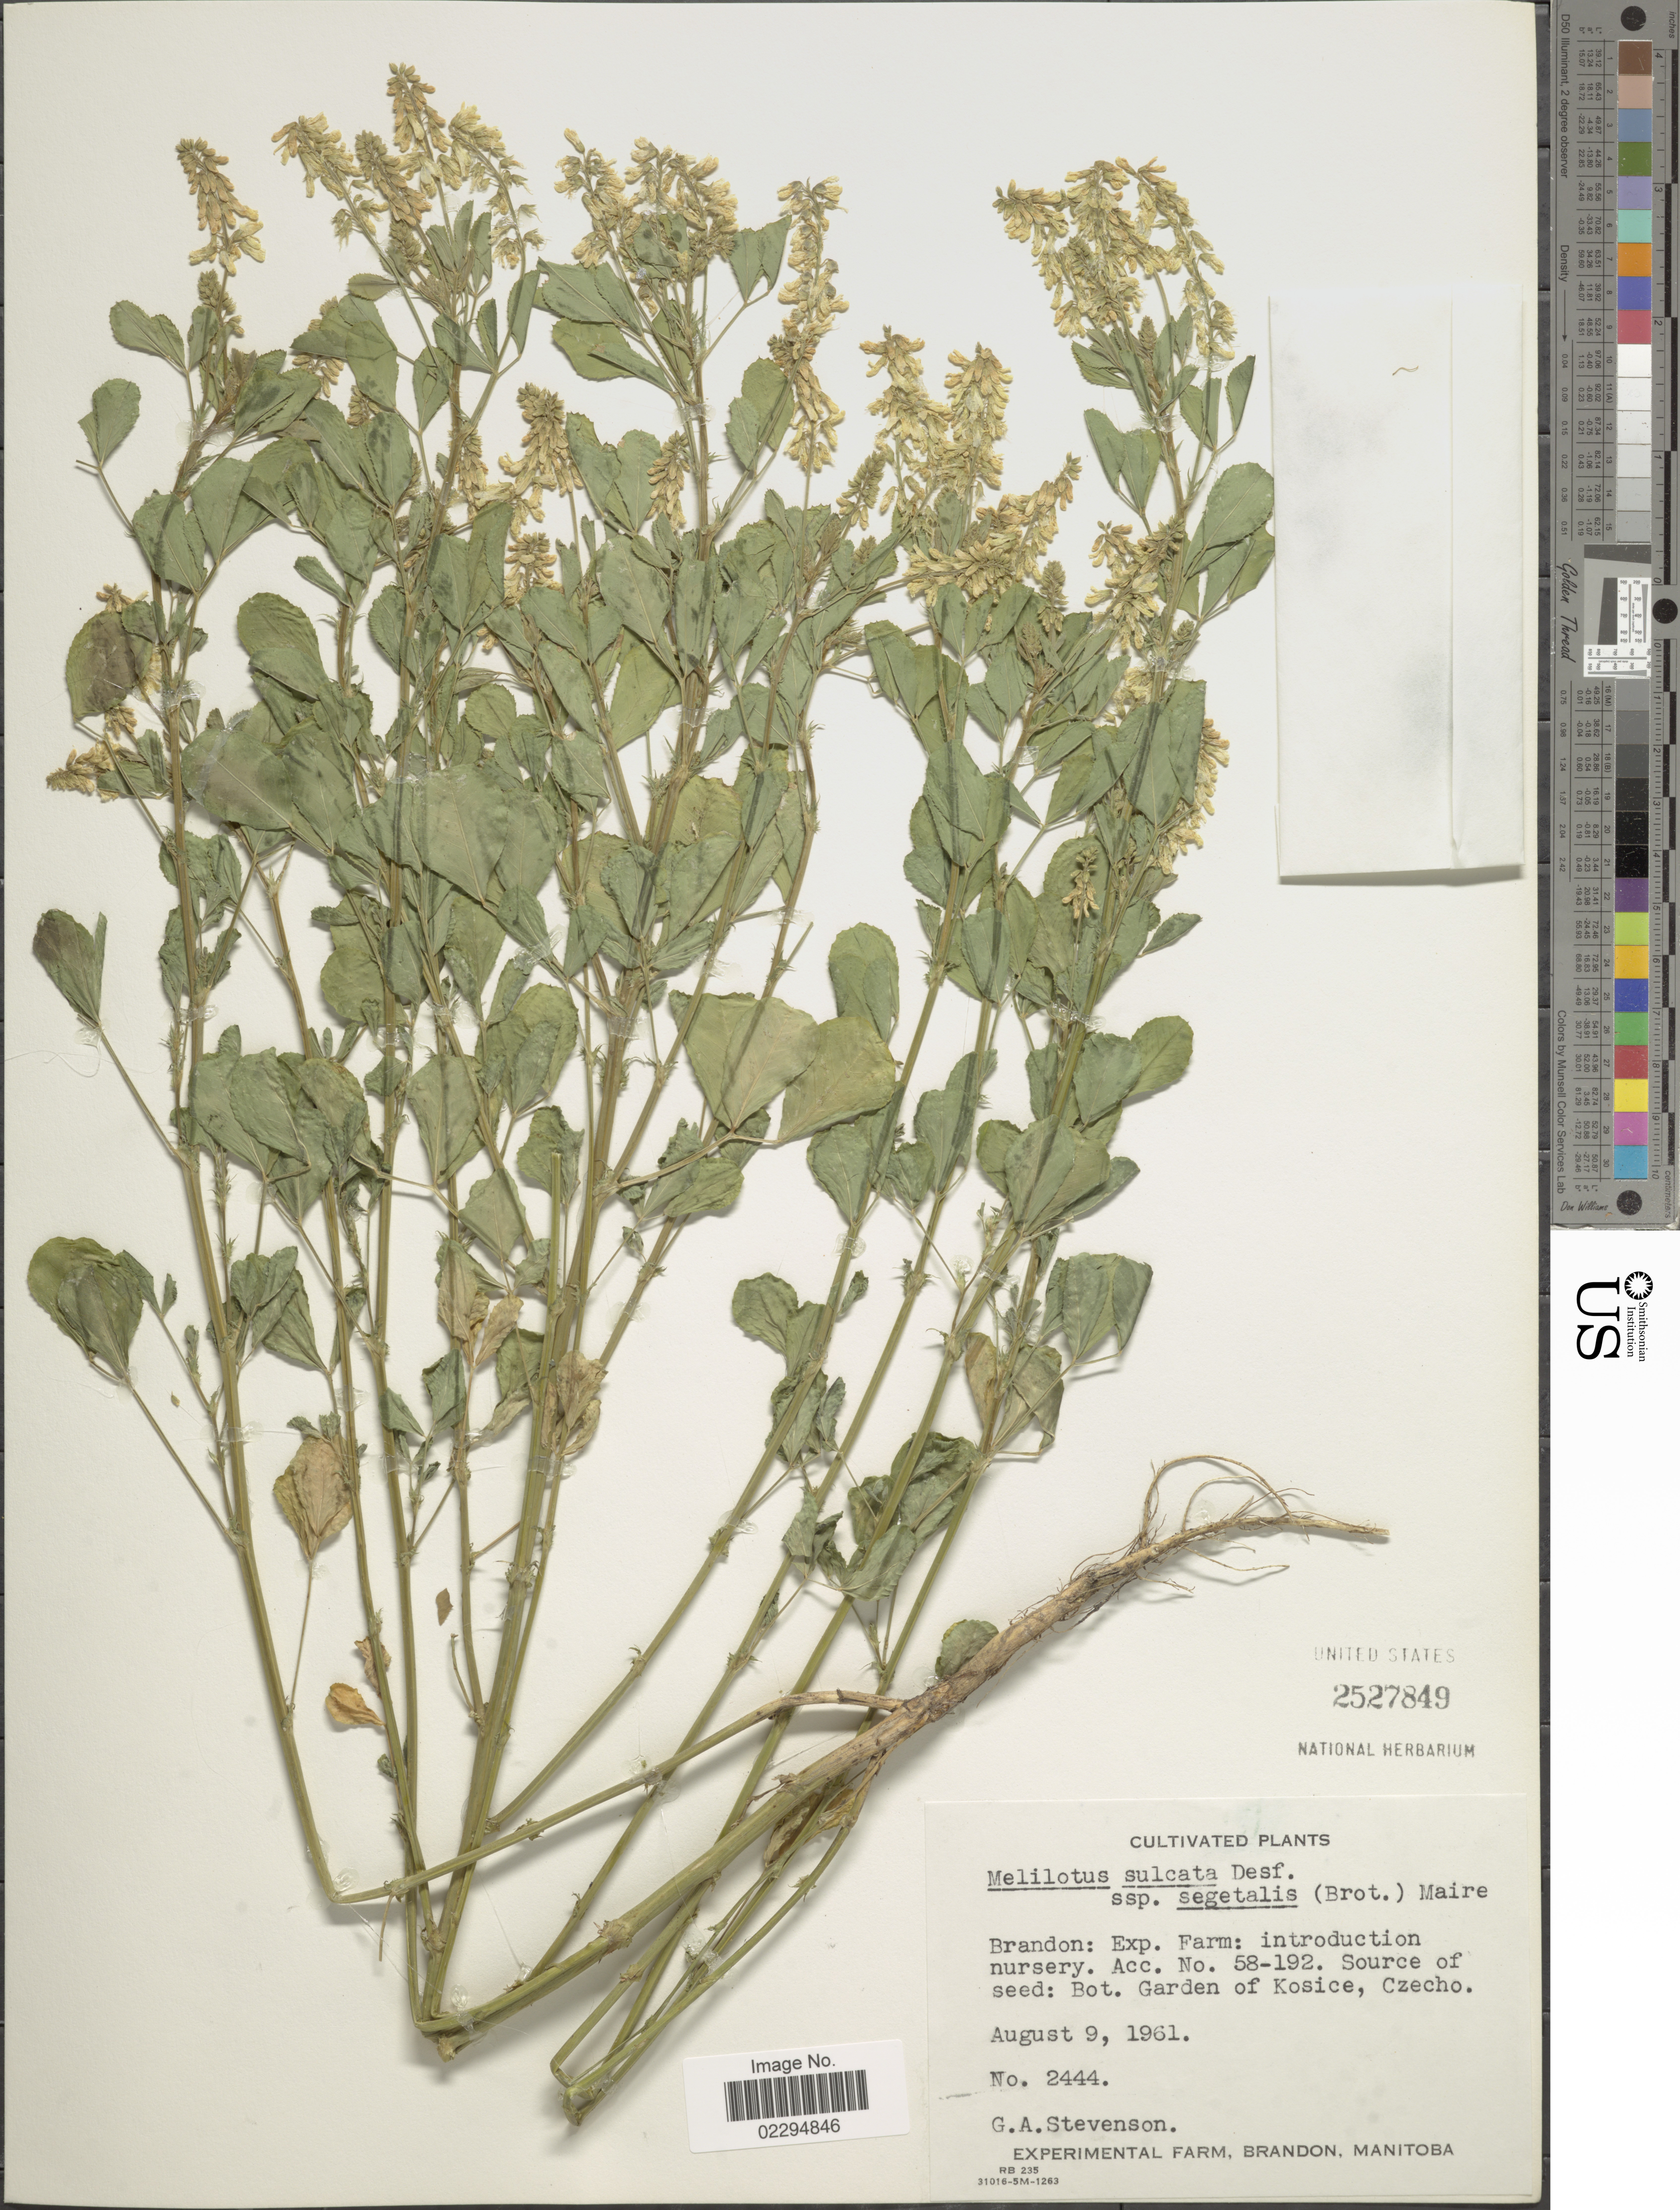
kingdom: Plantae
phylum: Tracheophyta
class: Magnoliopsida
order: Fabales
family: Fabaceae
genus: Melilotus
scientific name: Melilotus segetalis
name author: Ser.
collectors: G. Stevenson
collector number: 2444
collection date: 1961-08-09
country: Canada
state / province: Manitoba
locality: Brandon: Exp. Farm: introduction nursery.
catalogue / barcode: US 2527849